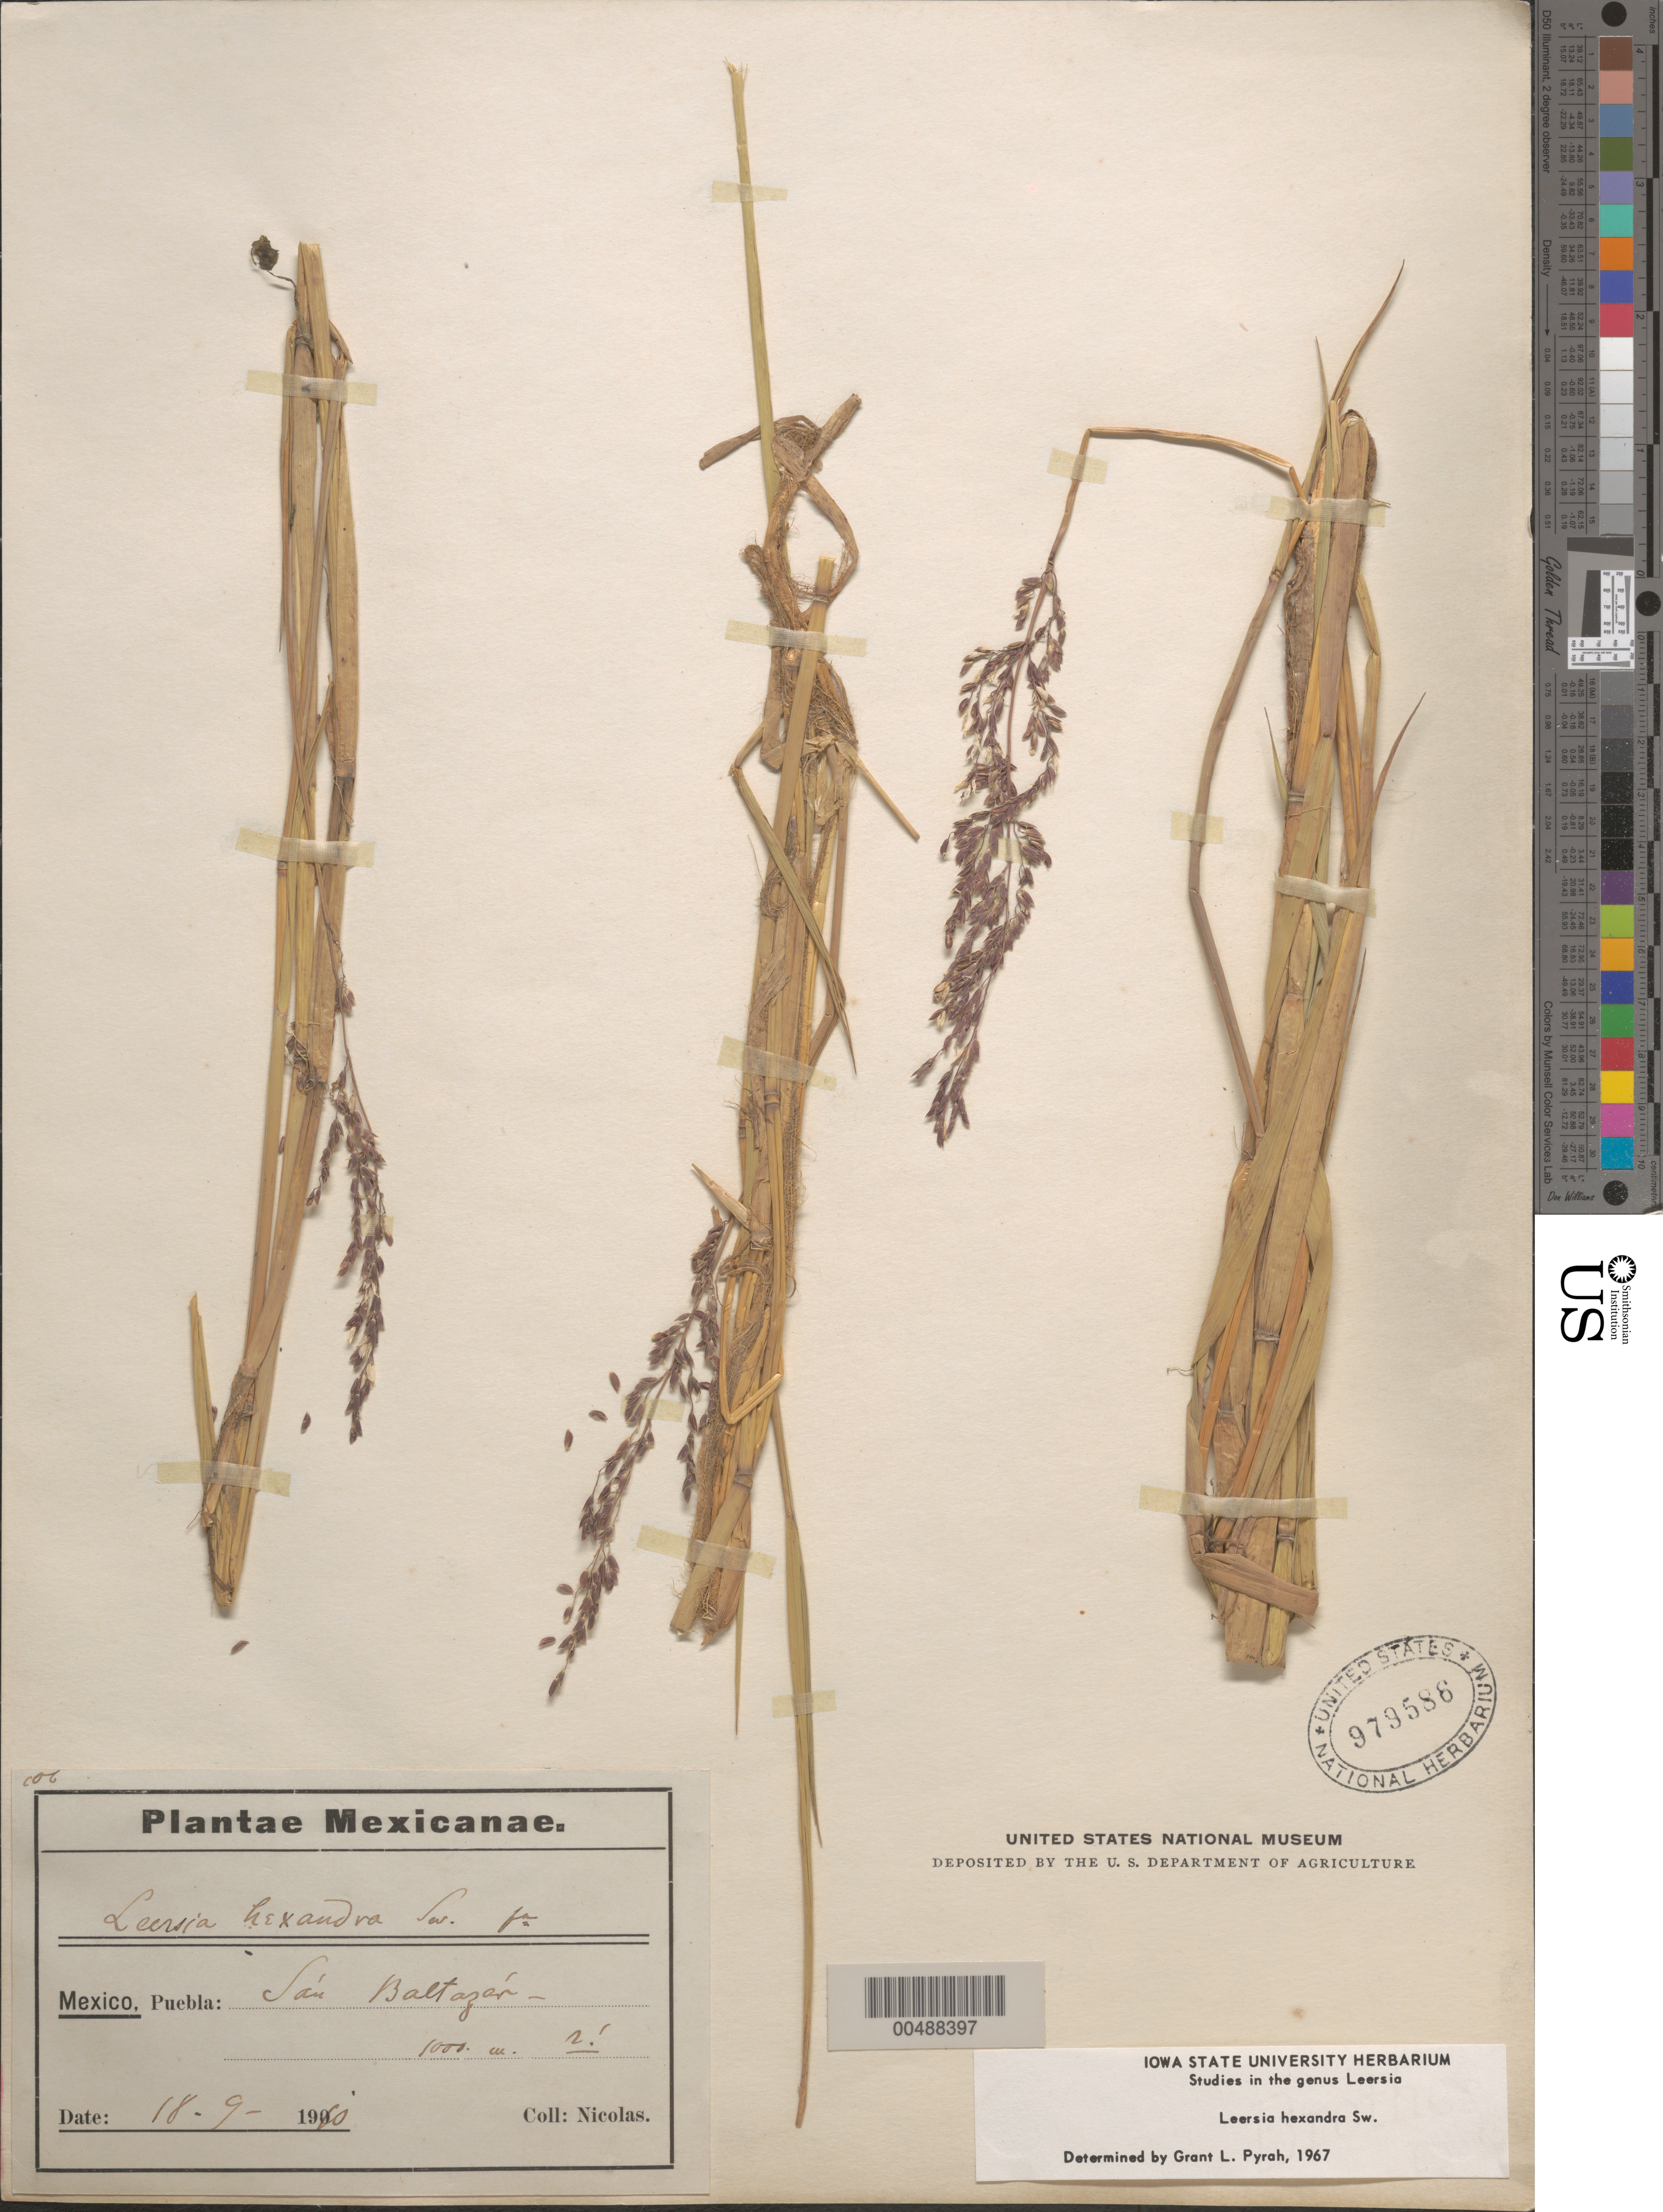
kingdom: Plantae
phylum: Tracheophyta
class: Liliopsida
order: Poales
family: Poaceae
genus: Leersia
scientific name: Leersia hexandra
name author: Sw.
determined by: Pyrah, G. L.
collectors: B. Nicolas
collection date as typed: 18 Sep 1910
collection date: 1910-09-18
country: Mexico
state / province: Puebla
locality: S n Baltaz r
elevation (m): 1000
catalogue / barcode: US 979586